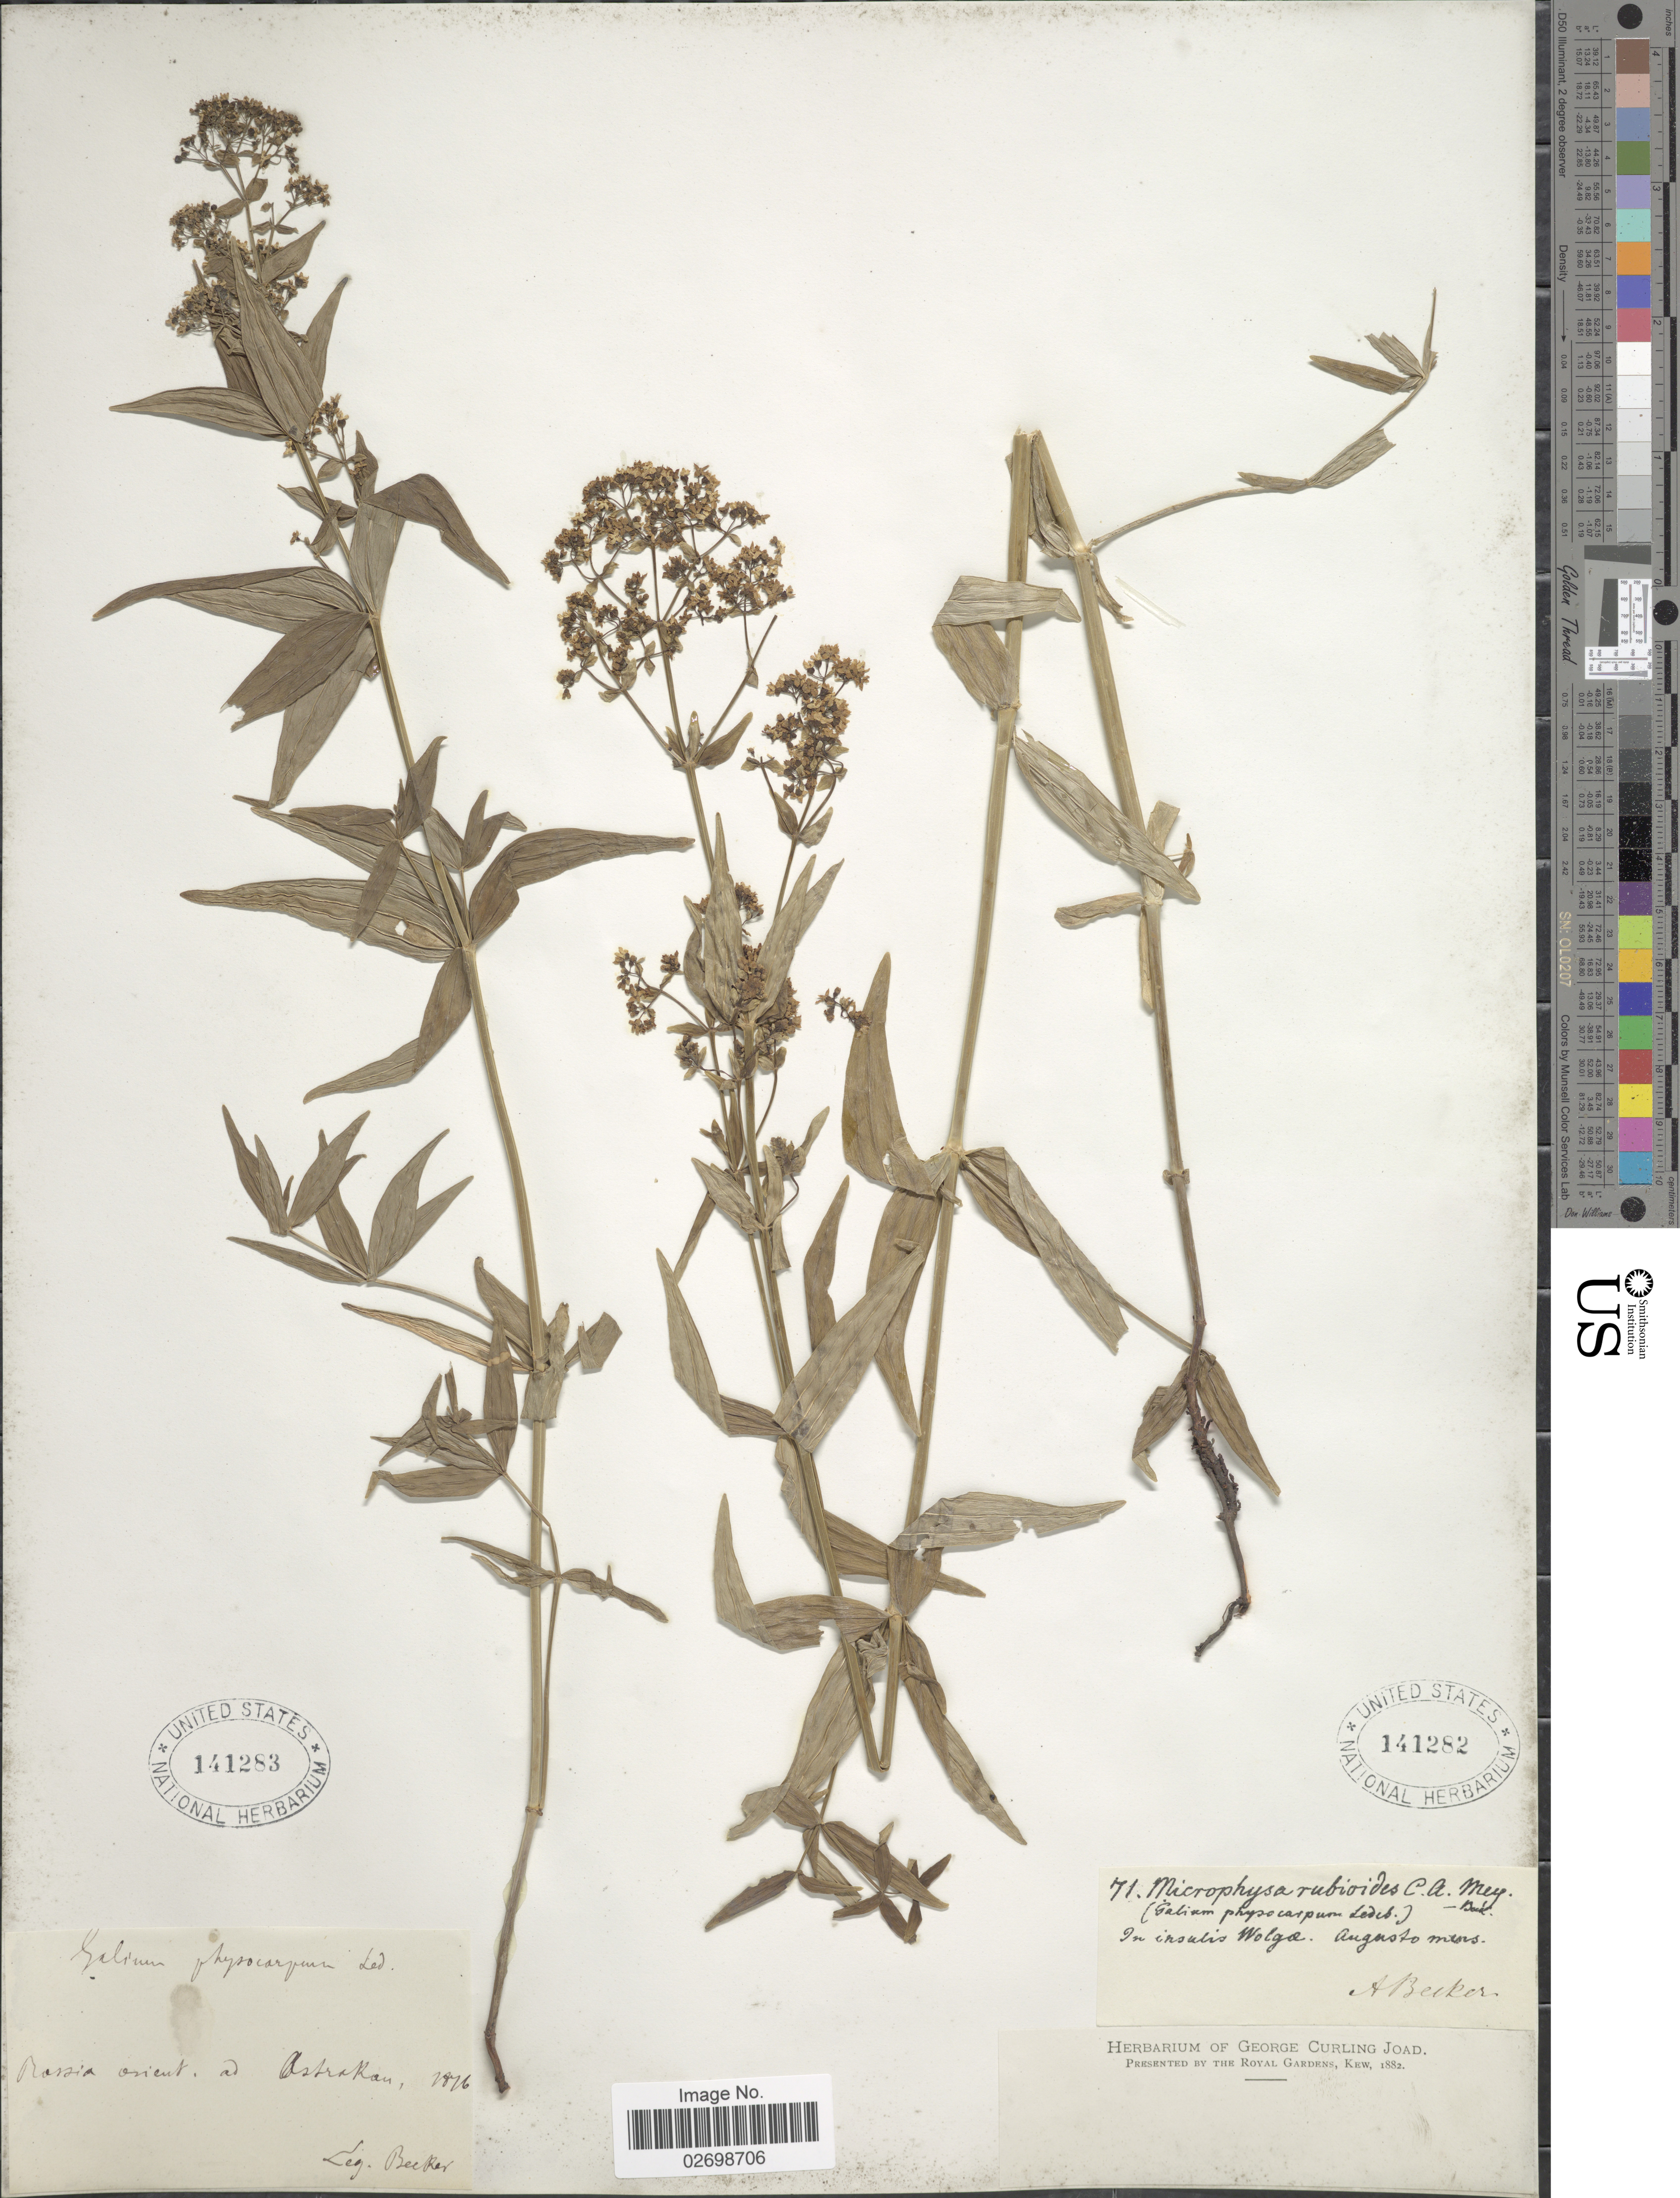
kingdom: Plantae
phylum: Tracheophyta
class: Magnoliopsida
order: Gentianales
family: Rubiaceae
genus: Galium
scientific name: Galium physocarpum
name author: Ledeb.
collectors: A. Becker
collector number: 71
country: Russian Federation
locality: In insulis Wolga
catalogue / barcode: US 141282-2